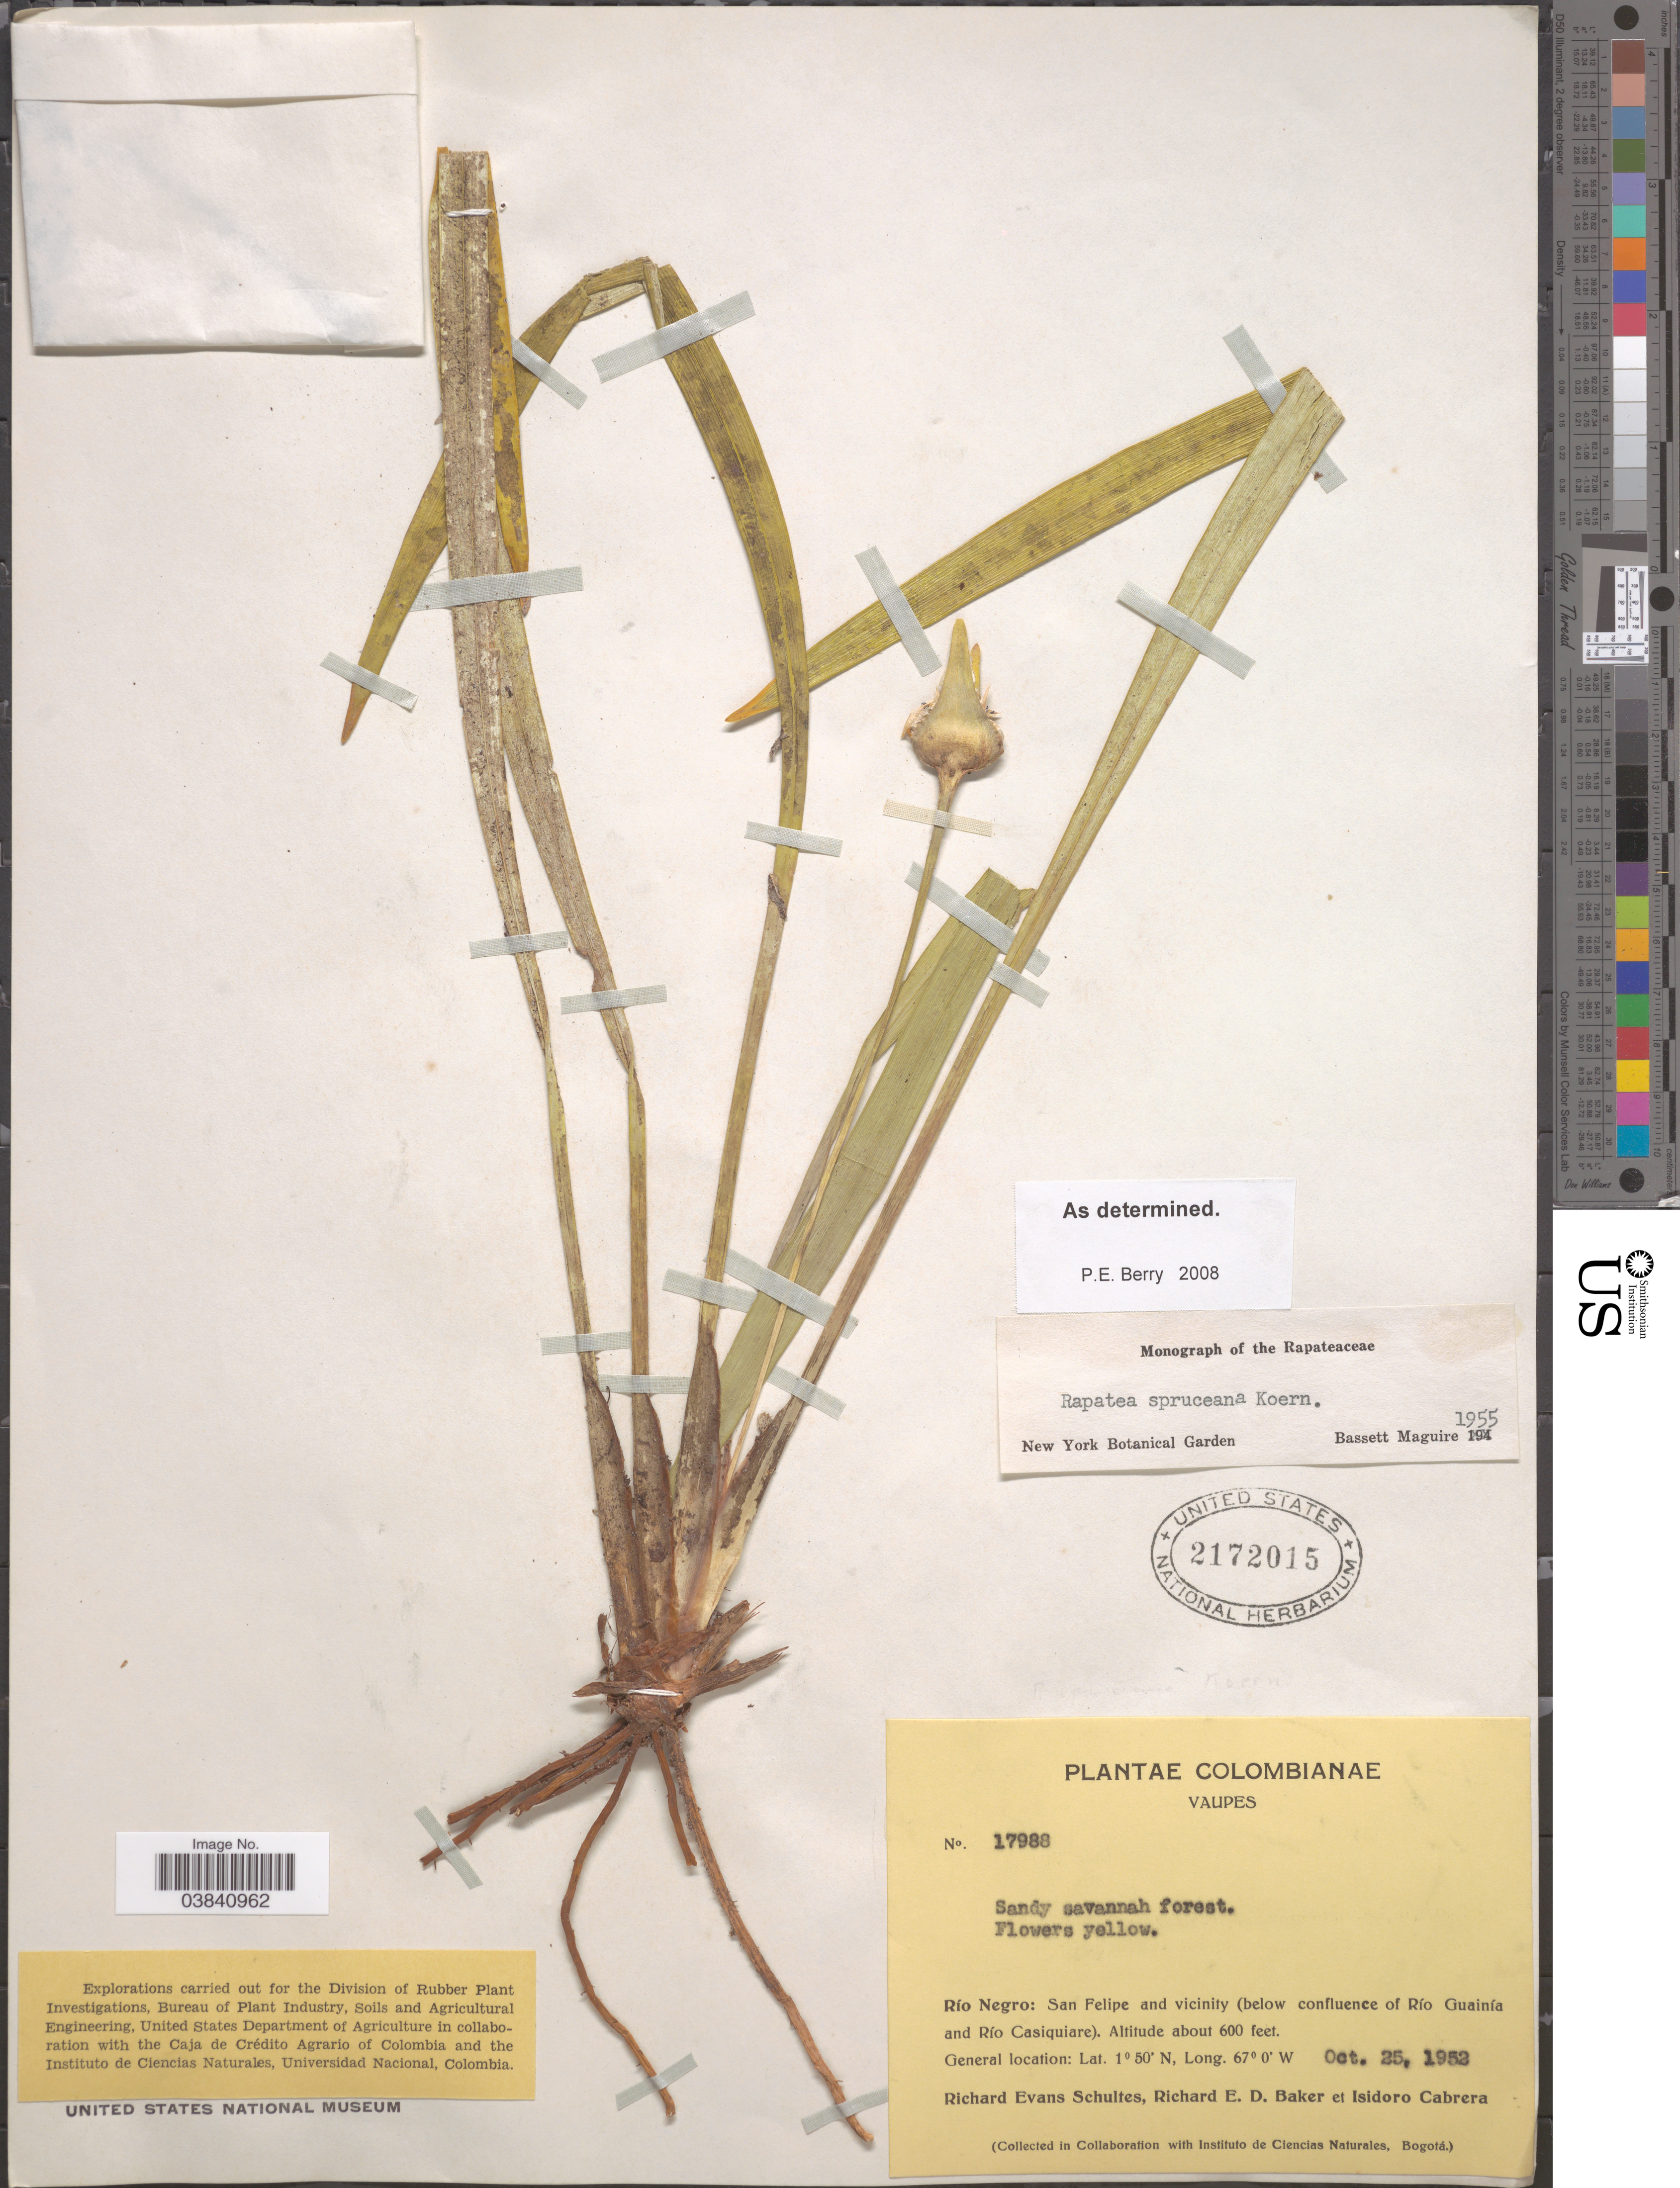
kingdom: Plantae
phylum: Tracheophyta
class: Liliopsida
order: Poales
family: Rapateaceae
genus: Rapatea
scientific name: Rapatea spruceana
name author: Körn.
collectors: R. E. Schultes, R. E. D. Baker & I. Cabrera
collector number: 17988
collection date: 1952-10-25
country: Colombia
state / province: Vaupés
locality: Río Negro: San Felipe and vicinity (below confluence of Río Guainía and Río Casiquiare).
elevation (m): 183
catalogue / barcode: US 2172015